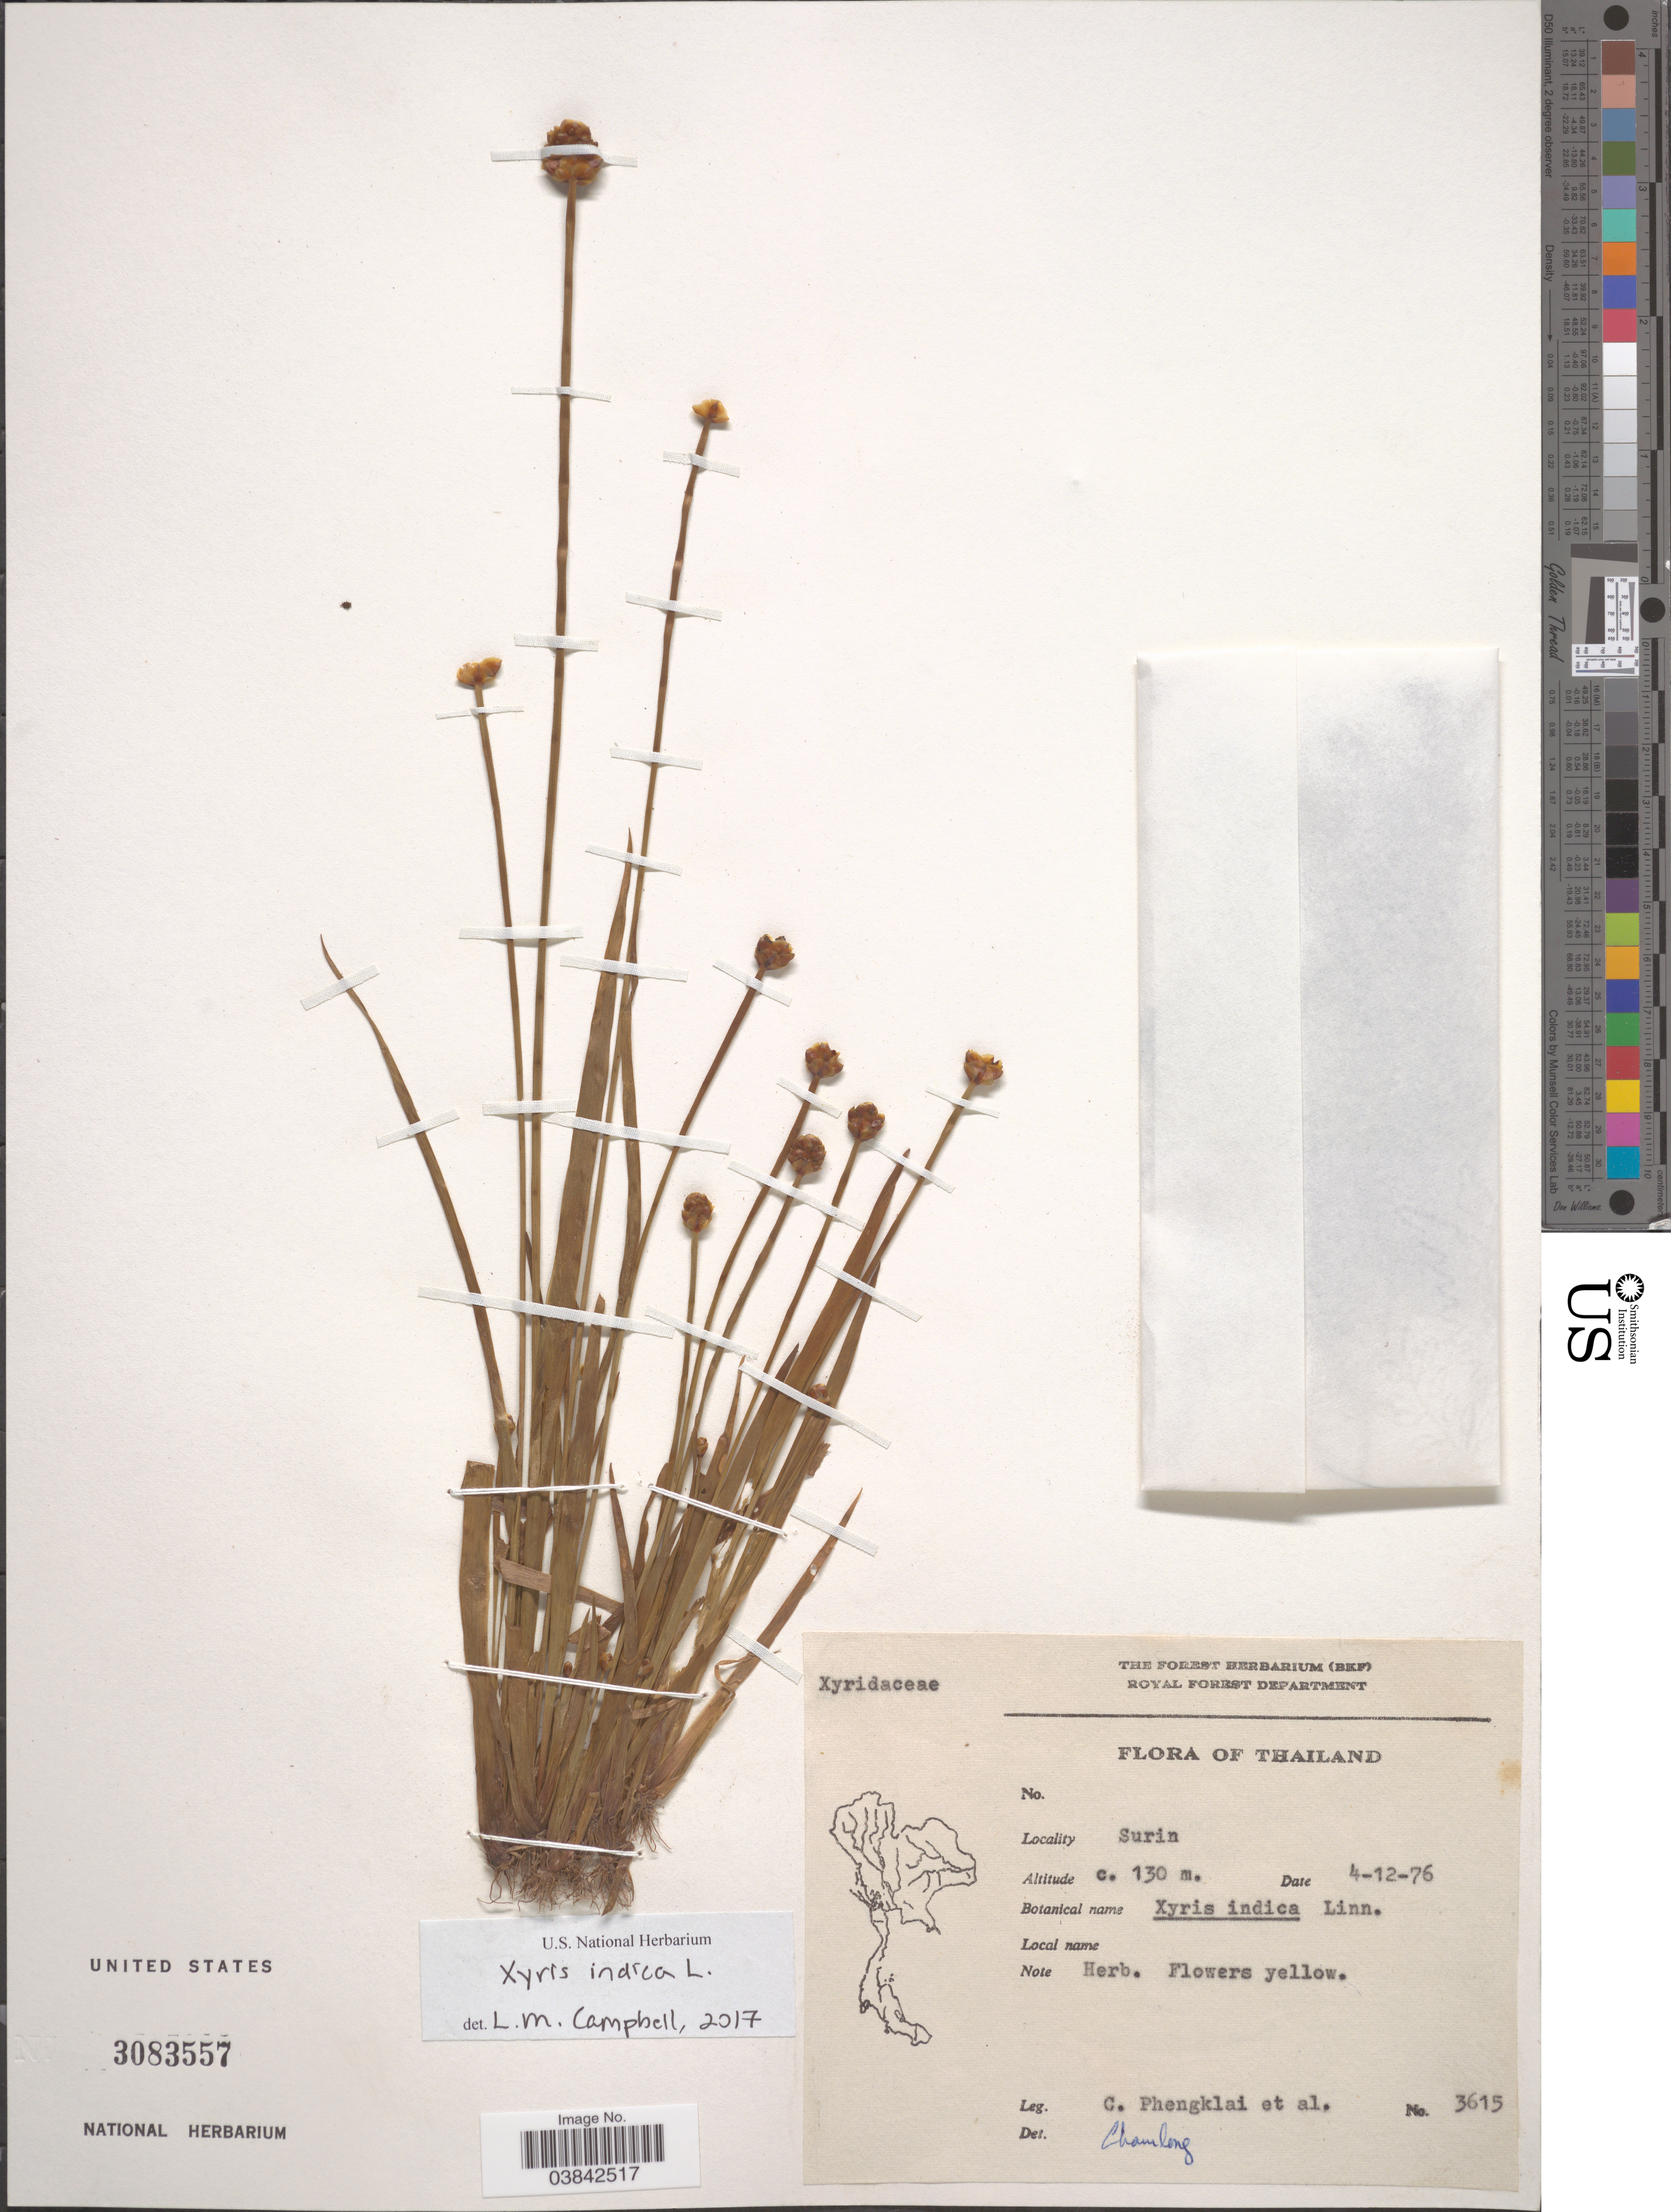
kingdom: Plantae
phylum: Tracheophyta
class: Liliopsida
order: Poales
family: Xyridaceae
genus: Xyris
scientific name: Xyris indica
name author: L.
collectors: C. Phengklai & et al.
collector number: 3615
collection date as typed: Transcribed d/m/y: 4/12/76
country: Thailand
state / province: Surin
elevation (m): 130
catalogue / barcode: US 3083557